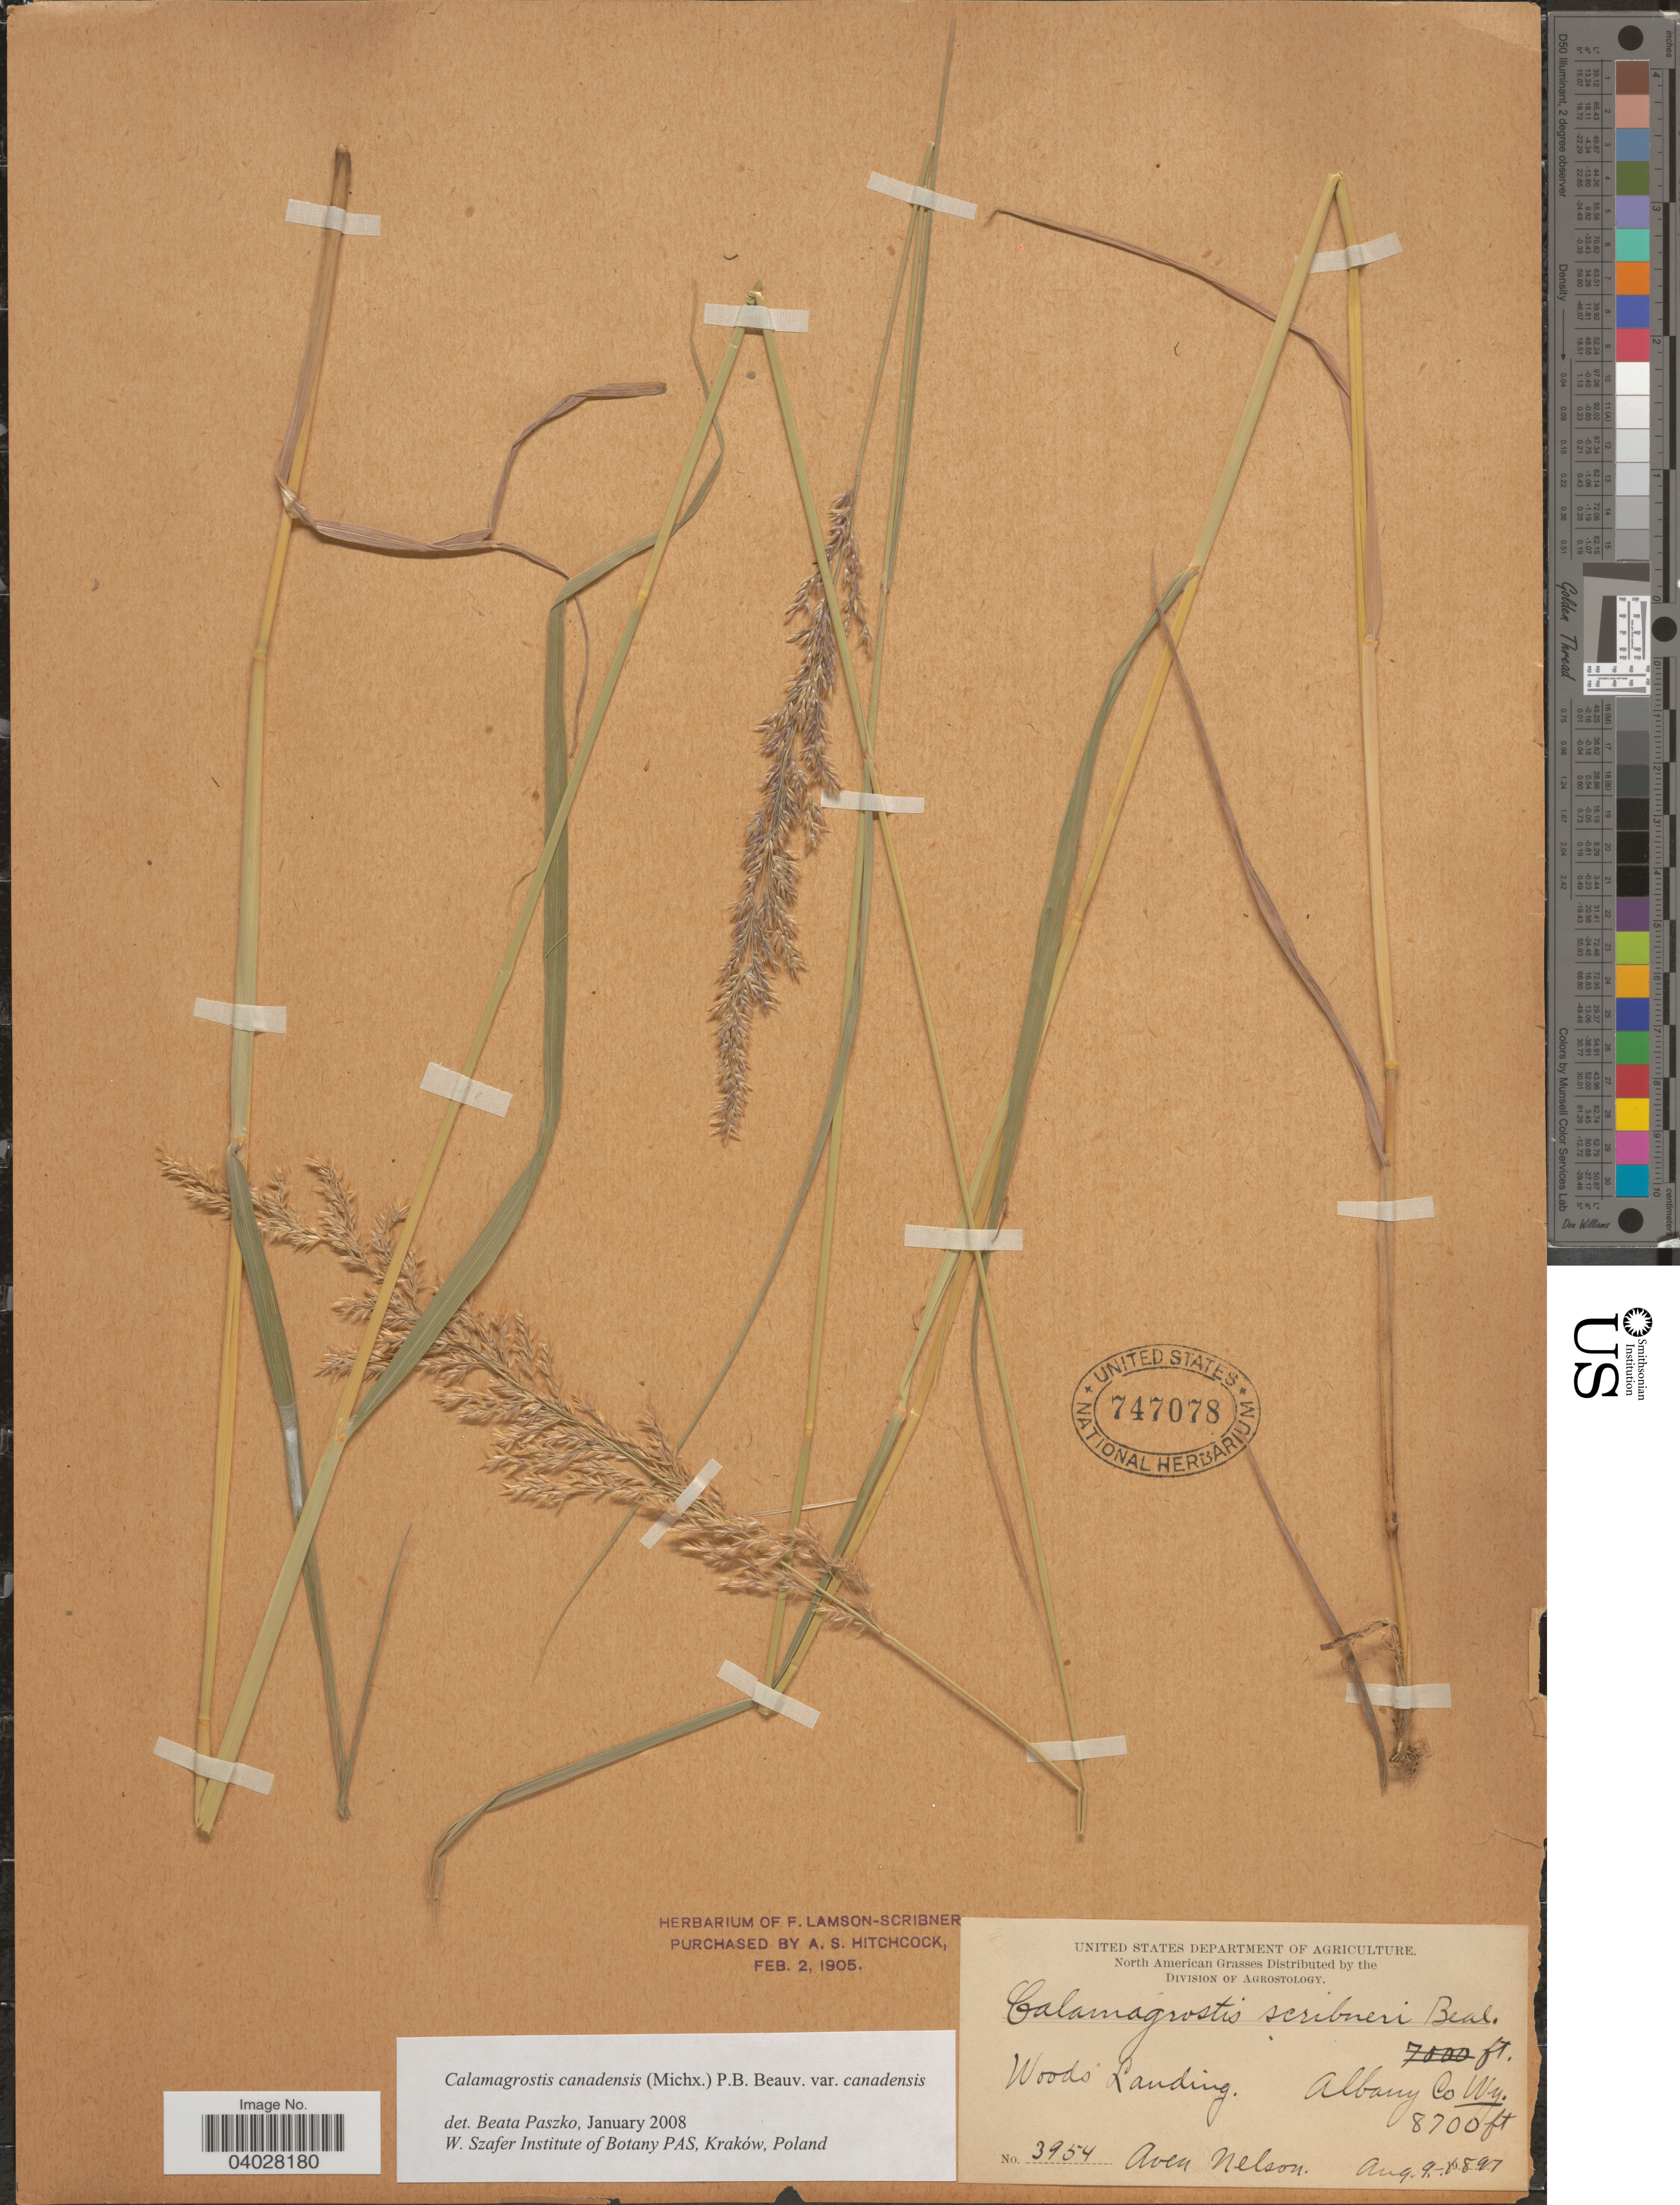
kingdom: Plantae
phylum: Tracheophyta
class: Liliopsida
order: Poales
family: Poaceae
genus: Calamagrostis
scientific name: Calamagrostis canadensis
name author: (Michx.) P. Beauv.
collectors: A. Nelson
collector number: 3954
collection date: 1897-08-09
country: United States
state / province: Wyoming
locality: Wood's Landing. Albany Co.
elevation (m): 2652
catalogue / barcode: US 747078